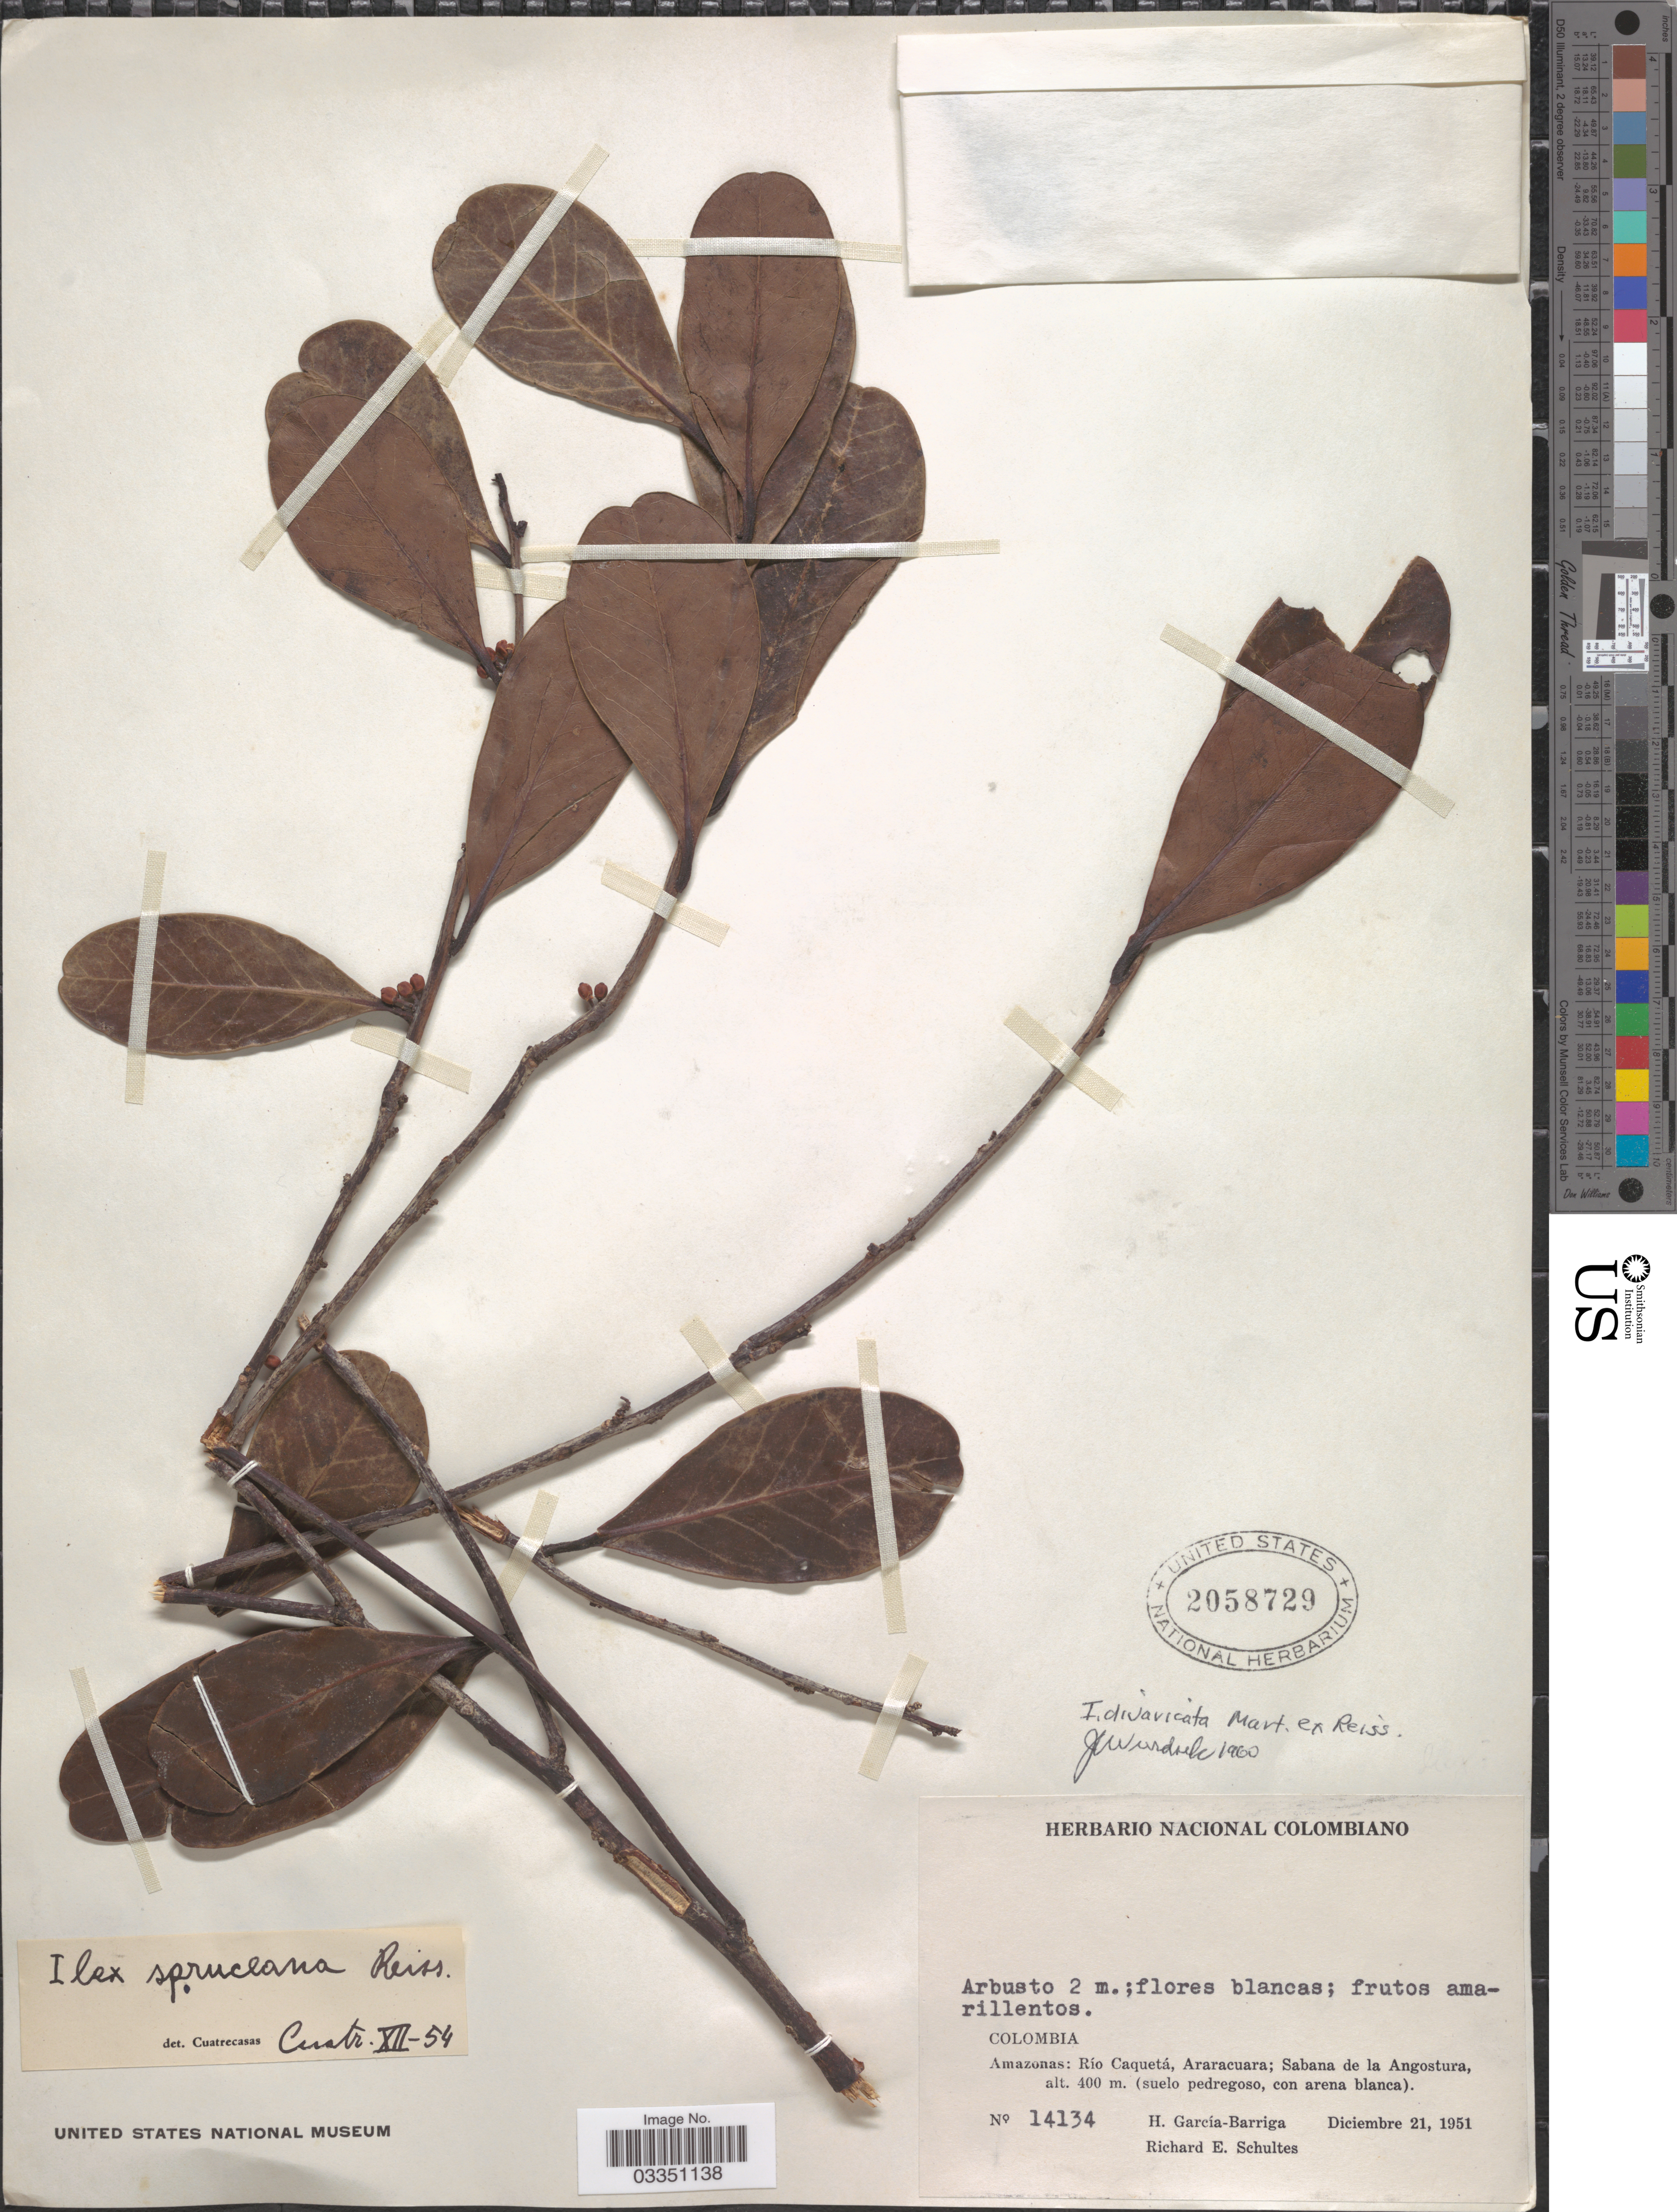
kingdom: Plantae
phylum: Tracheophyta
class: Magnoliopsida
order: Aquifoliales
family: Aquifoliaceae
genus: Ilex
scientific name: Ilex divaricata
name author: Mart. ex Reissek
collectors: H. García Barriga & R. E. Schultes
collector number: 14134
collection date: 1951-12-21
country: Colombia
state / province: Amazônas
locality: Río Caquetá, Araracuara; Sabana de la Angostura.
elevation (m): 400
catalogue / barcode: US 2058729